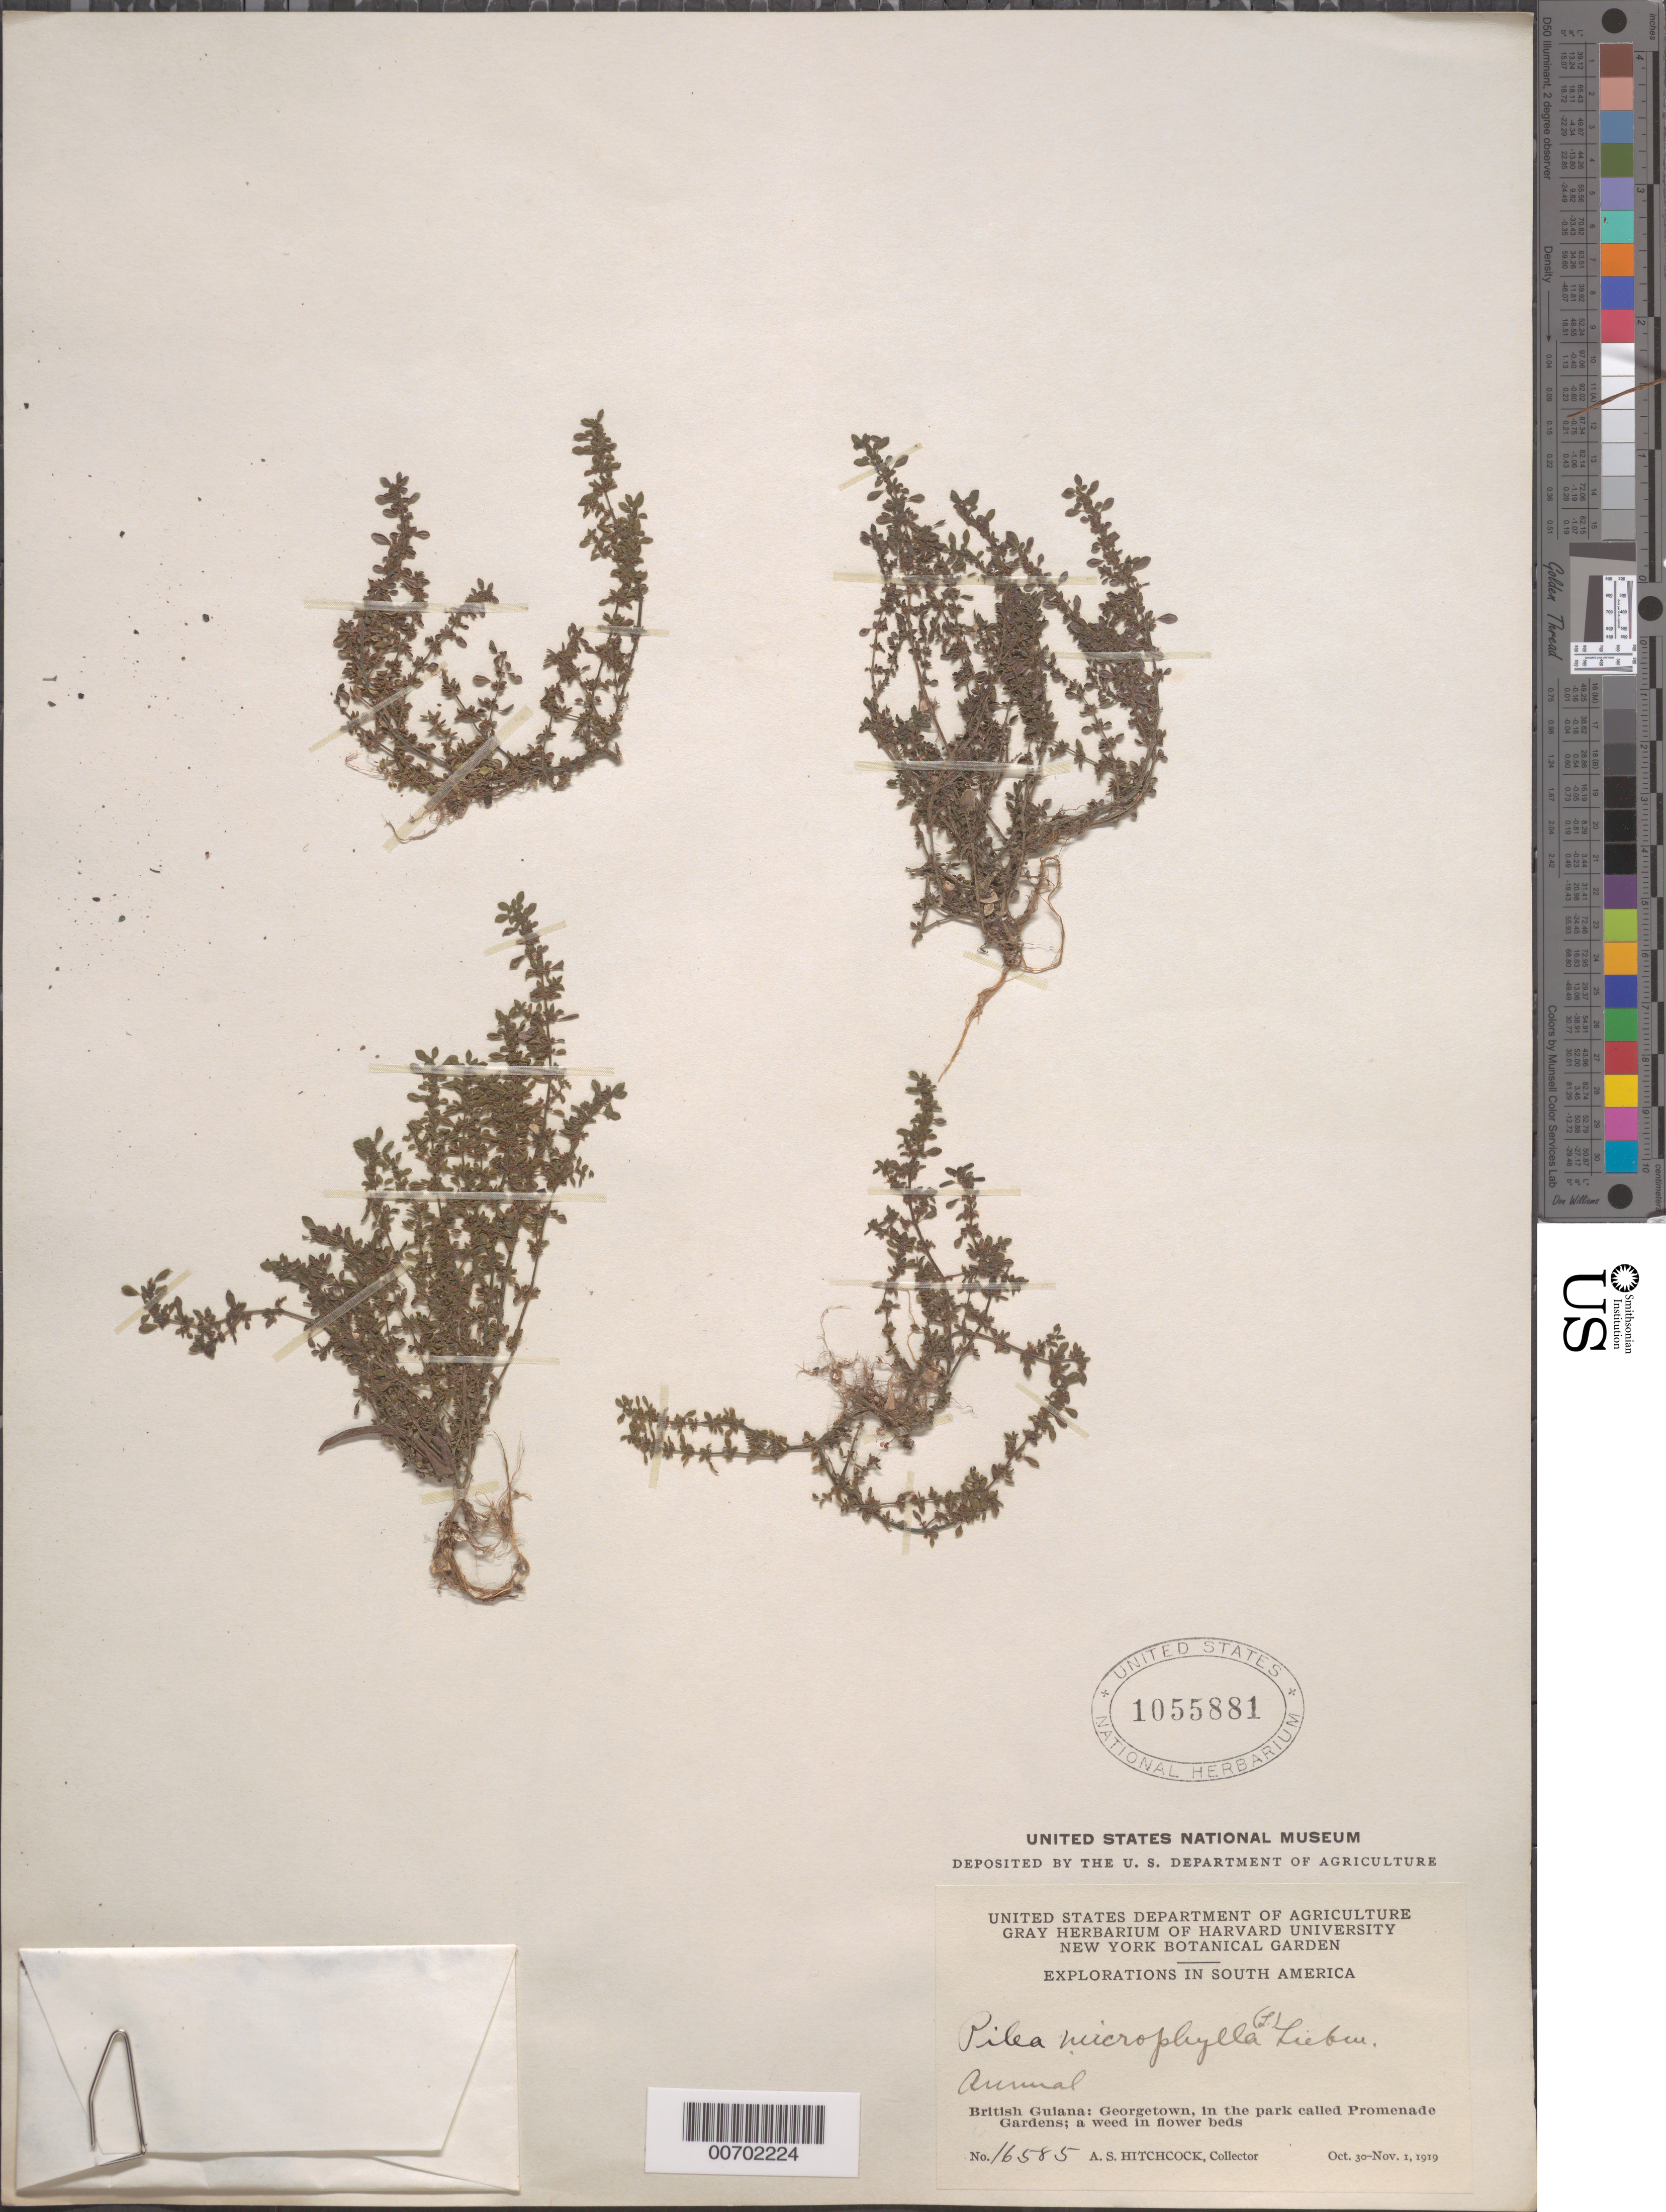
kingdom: Plantae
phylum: Tracheophyta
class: Magnoliopsida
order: Rosales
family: Urticaceae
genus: Pilea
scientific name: Pilea microphylla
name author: (L.) Liebm.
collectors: A. S. Hitchcock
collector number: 16585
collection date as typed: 30-Oct-19 to 1-Nov-19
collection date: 1919-10-30/1919-11-01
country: Guyana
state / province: Demerara-Mahaica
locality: Georgetown, Promenade Gardens Park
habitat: Weed in flower bed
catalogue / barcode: US 1055881